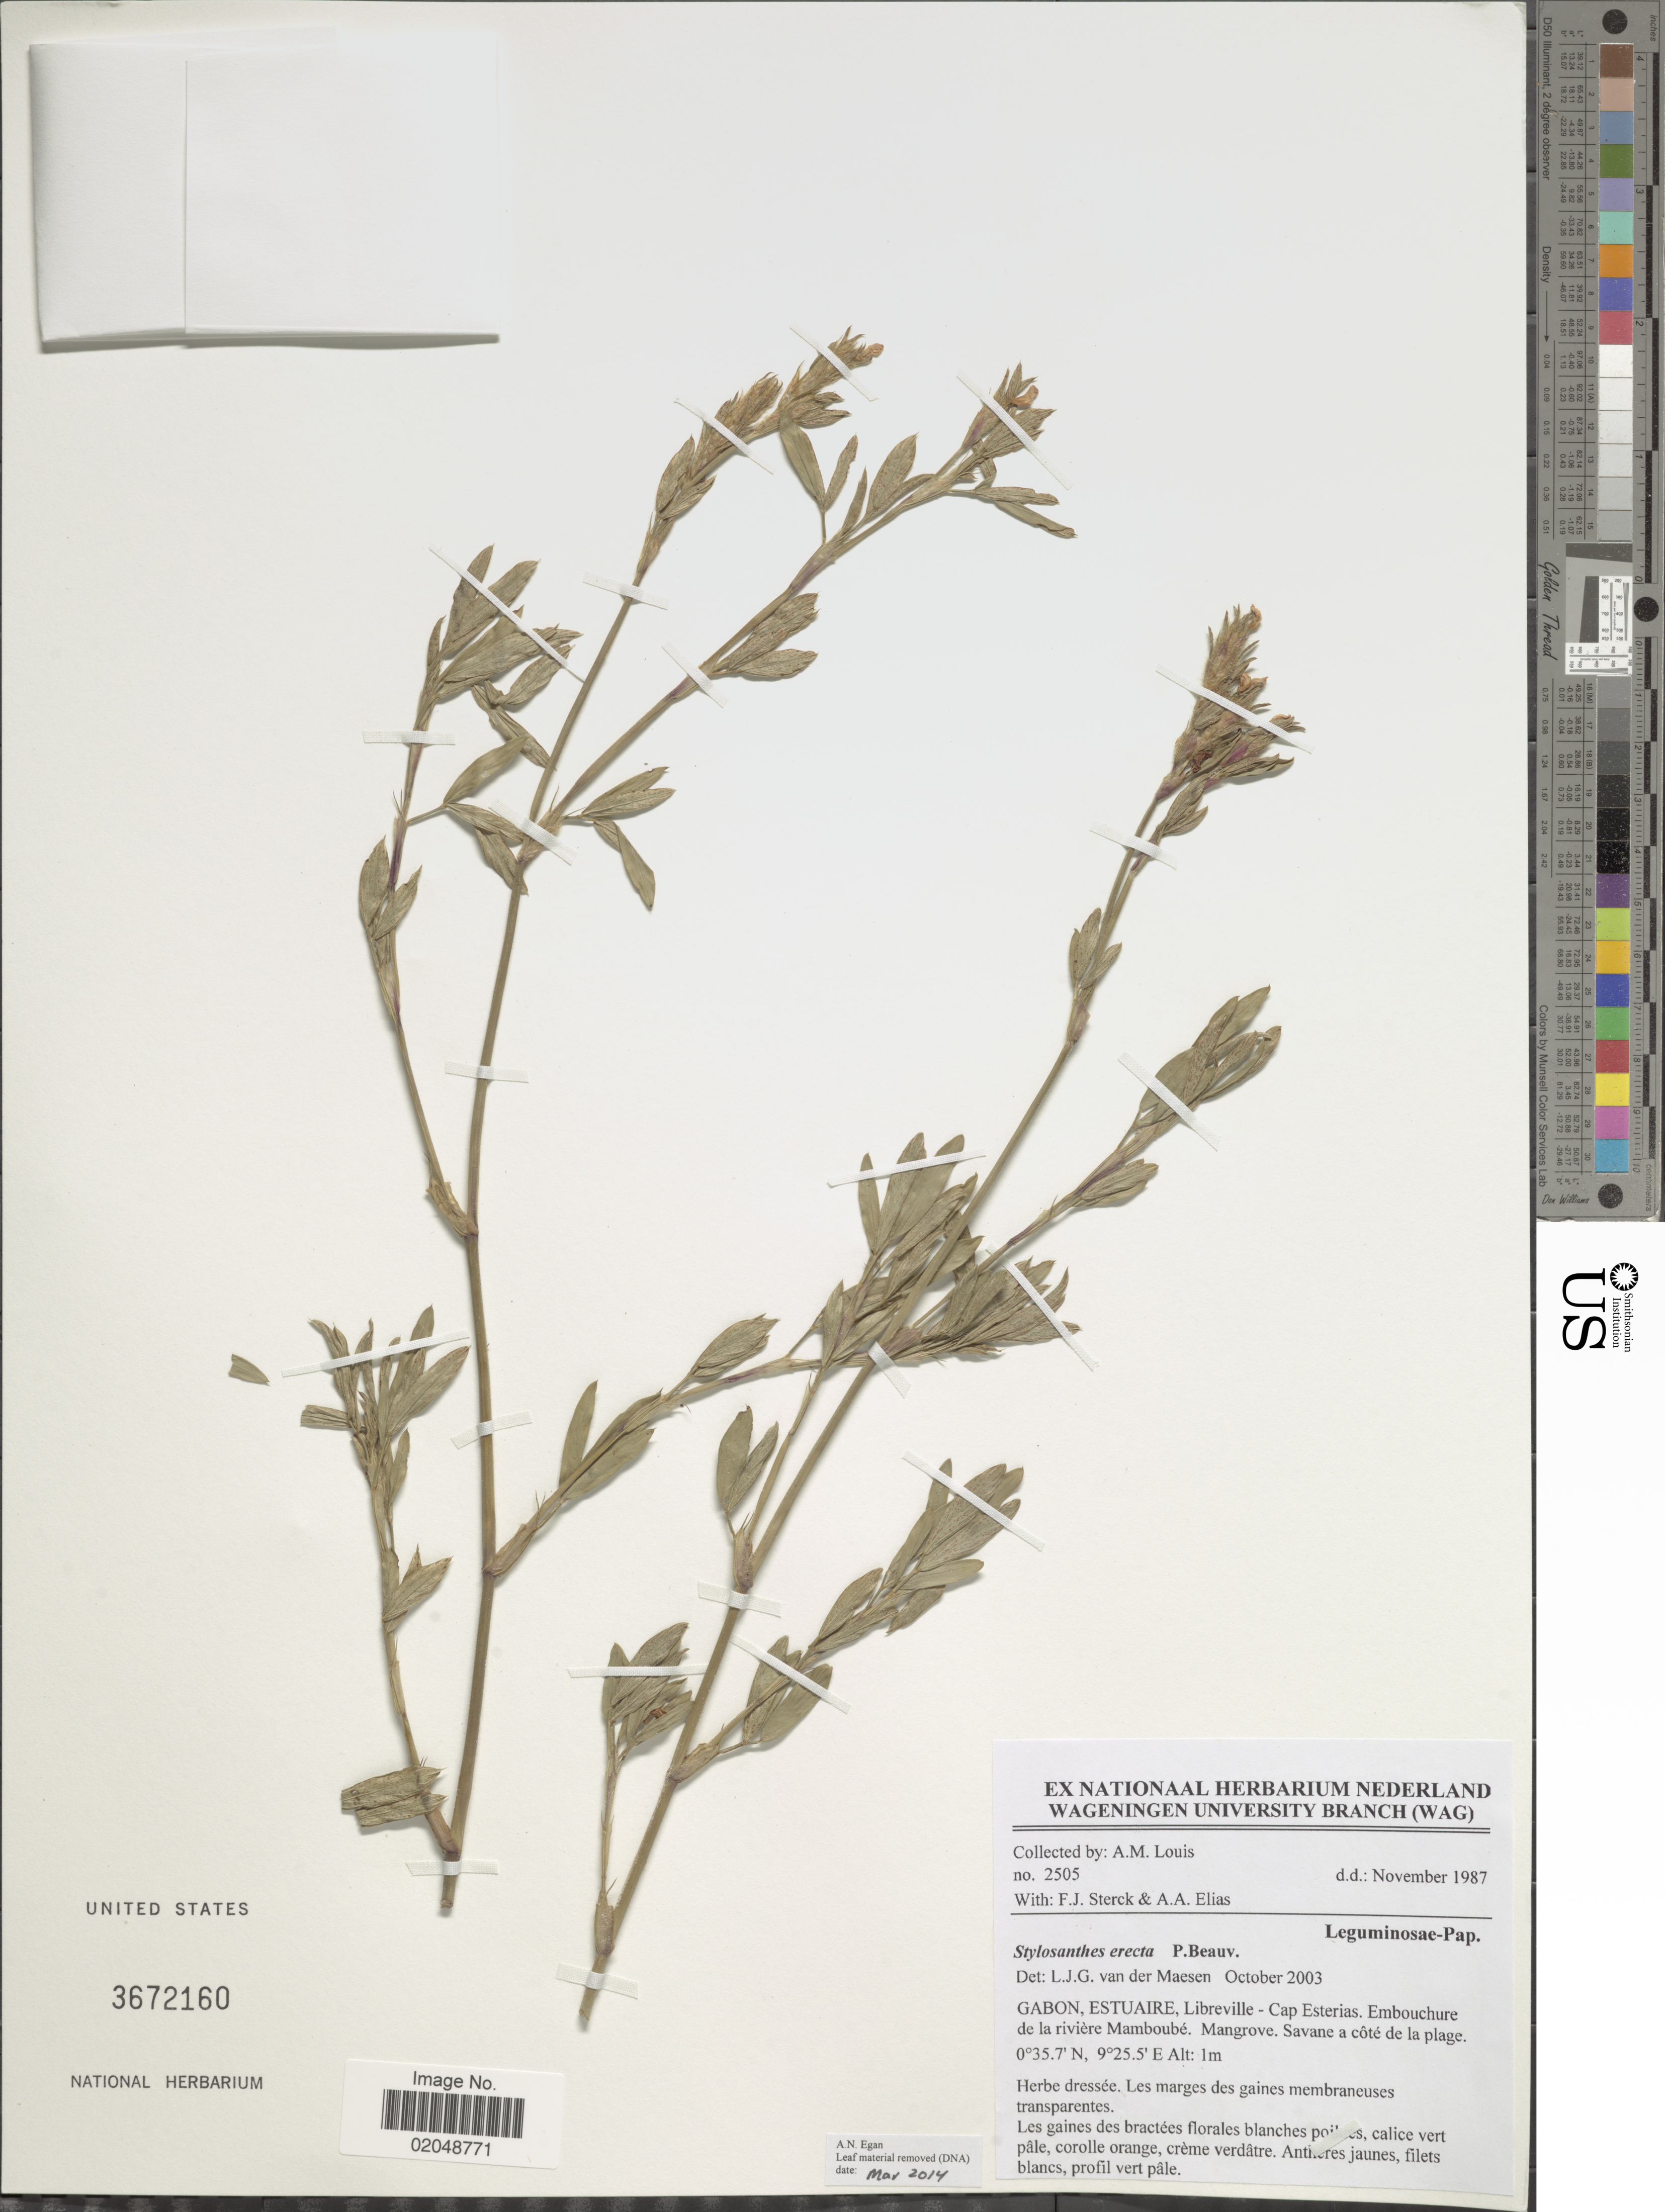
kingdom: Plantae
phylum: Tracheophyta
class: Magnoliopsida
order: Fabales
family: Fabaceae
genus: Stylosanthes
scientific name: Stylosanthes erecta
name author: P. Beauv.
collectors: A. Louis, F. Sterck & A. Elias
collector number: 2505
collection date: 1987-11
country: Gabon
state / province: Estuaire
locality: Estuaire, Libreville - Cap sterias, Embouchure de la rivière Mamboubé. Mangrove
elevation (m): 1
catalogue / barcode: US 3672160